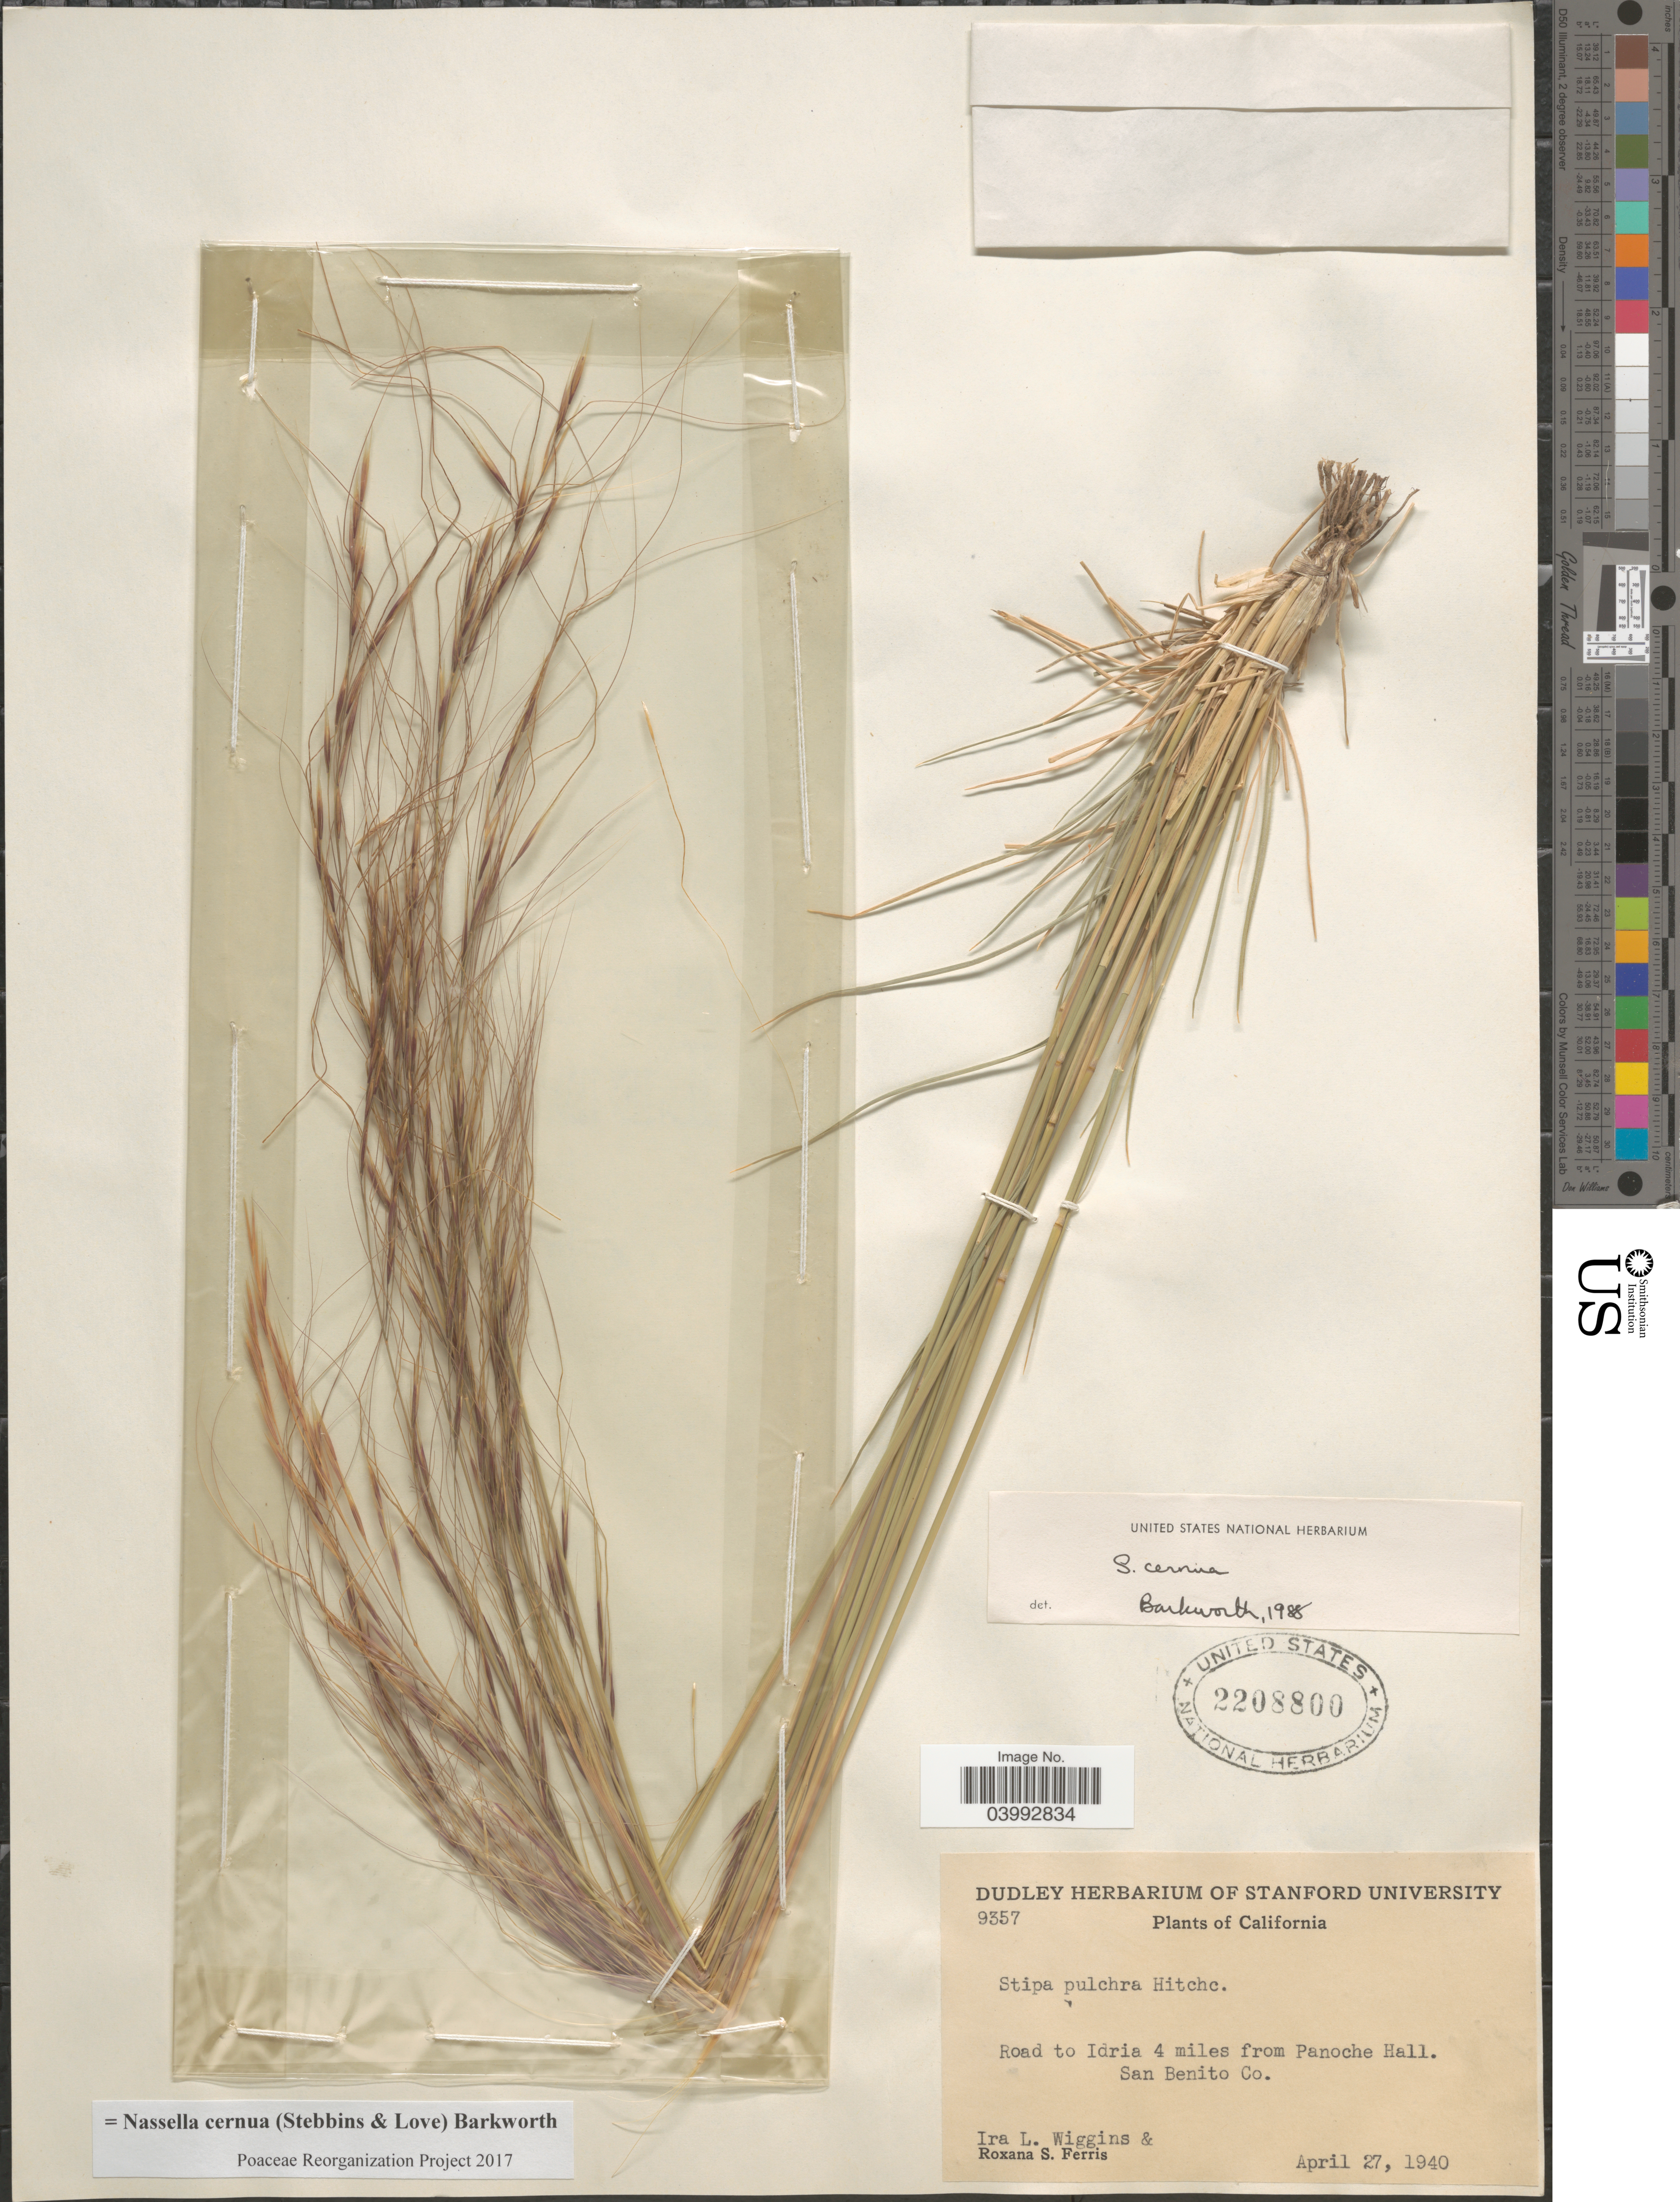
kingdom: Plantae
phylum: Tracheophyta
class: Liliopsida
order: Poales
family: Poaceae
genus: Nassella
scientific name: Nassella cernua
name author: (Stebbins & Love) Barkworth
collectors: I. L. Wiggins & R. S. Ferris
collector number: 9357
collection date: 1940-04-27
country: United States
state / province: California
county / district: San Benito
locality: Road to Idria 4 miles from Panoche Hall. San Benito Co.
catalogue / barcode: US 2208800